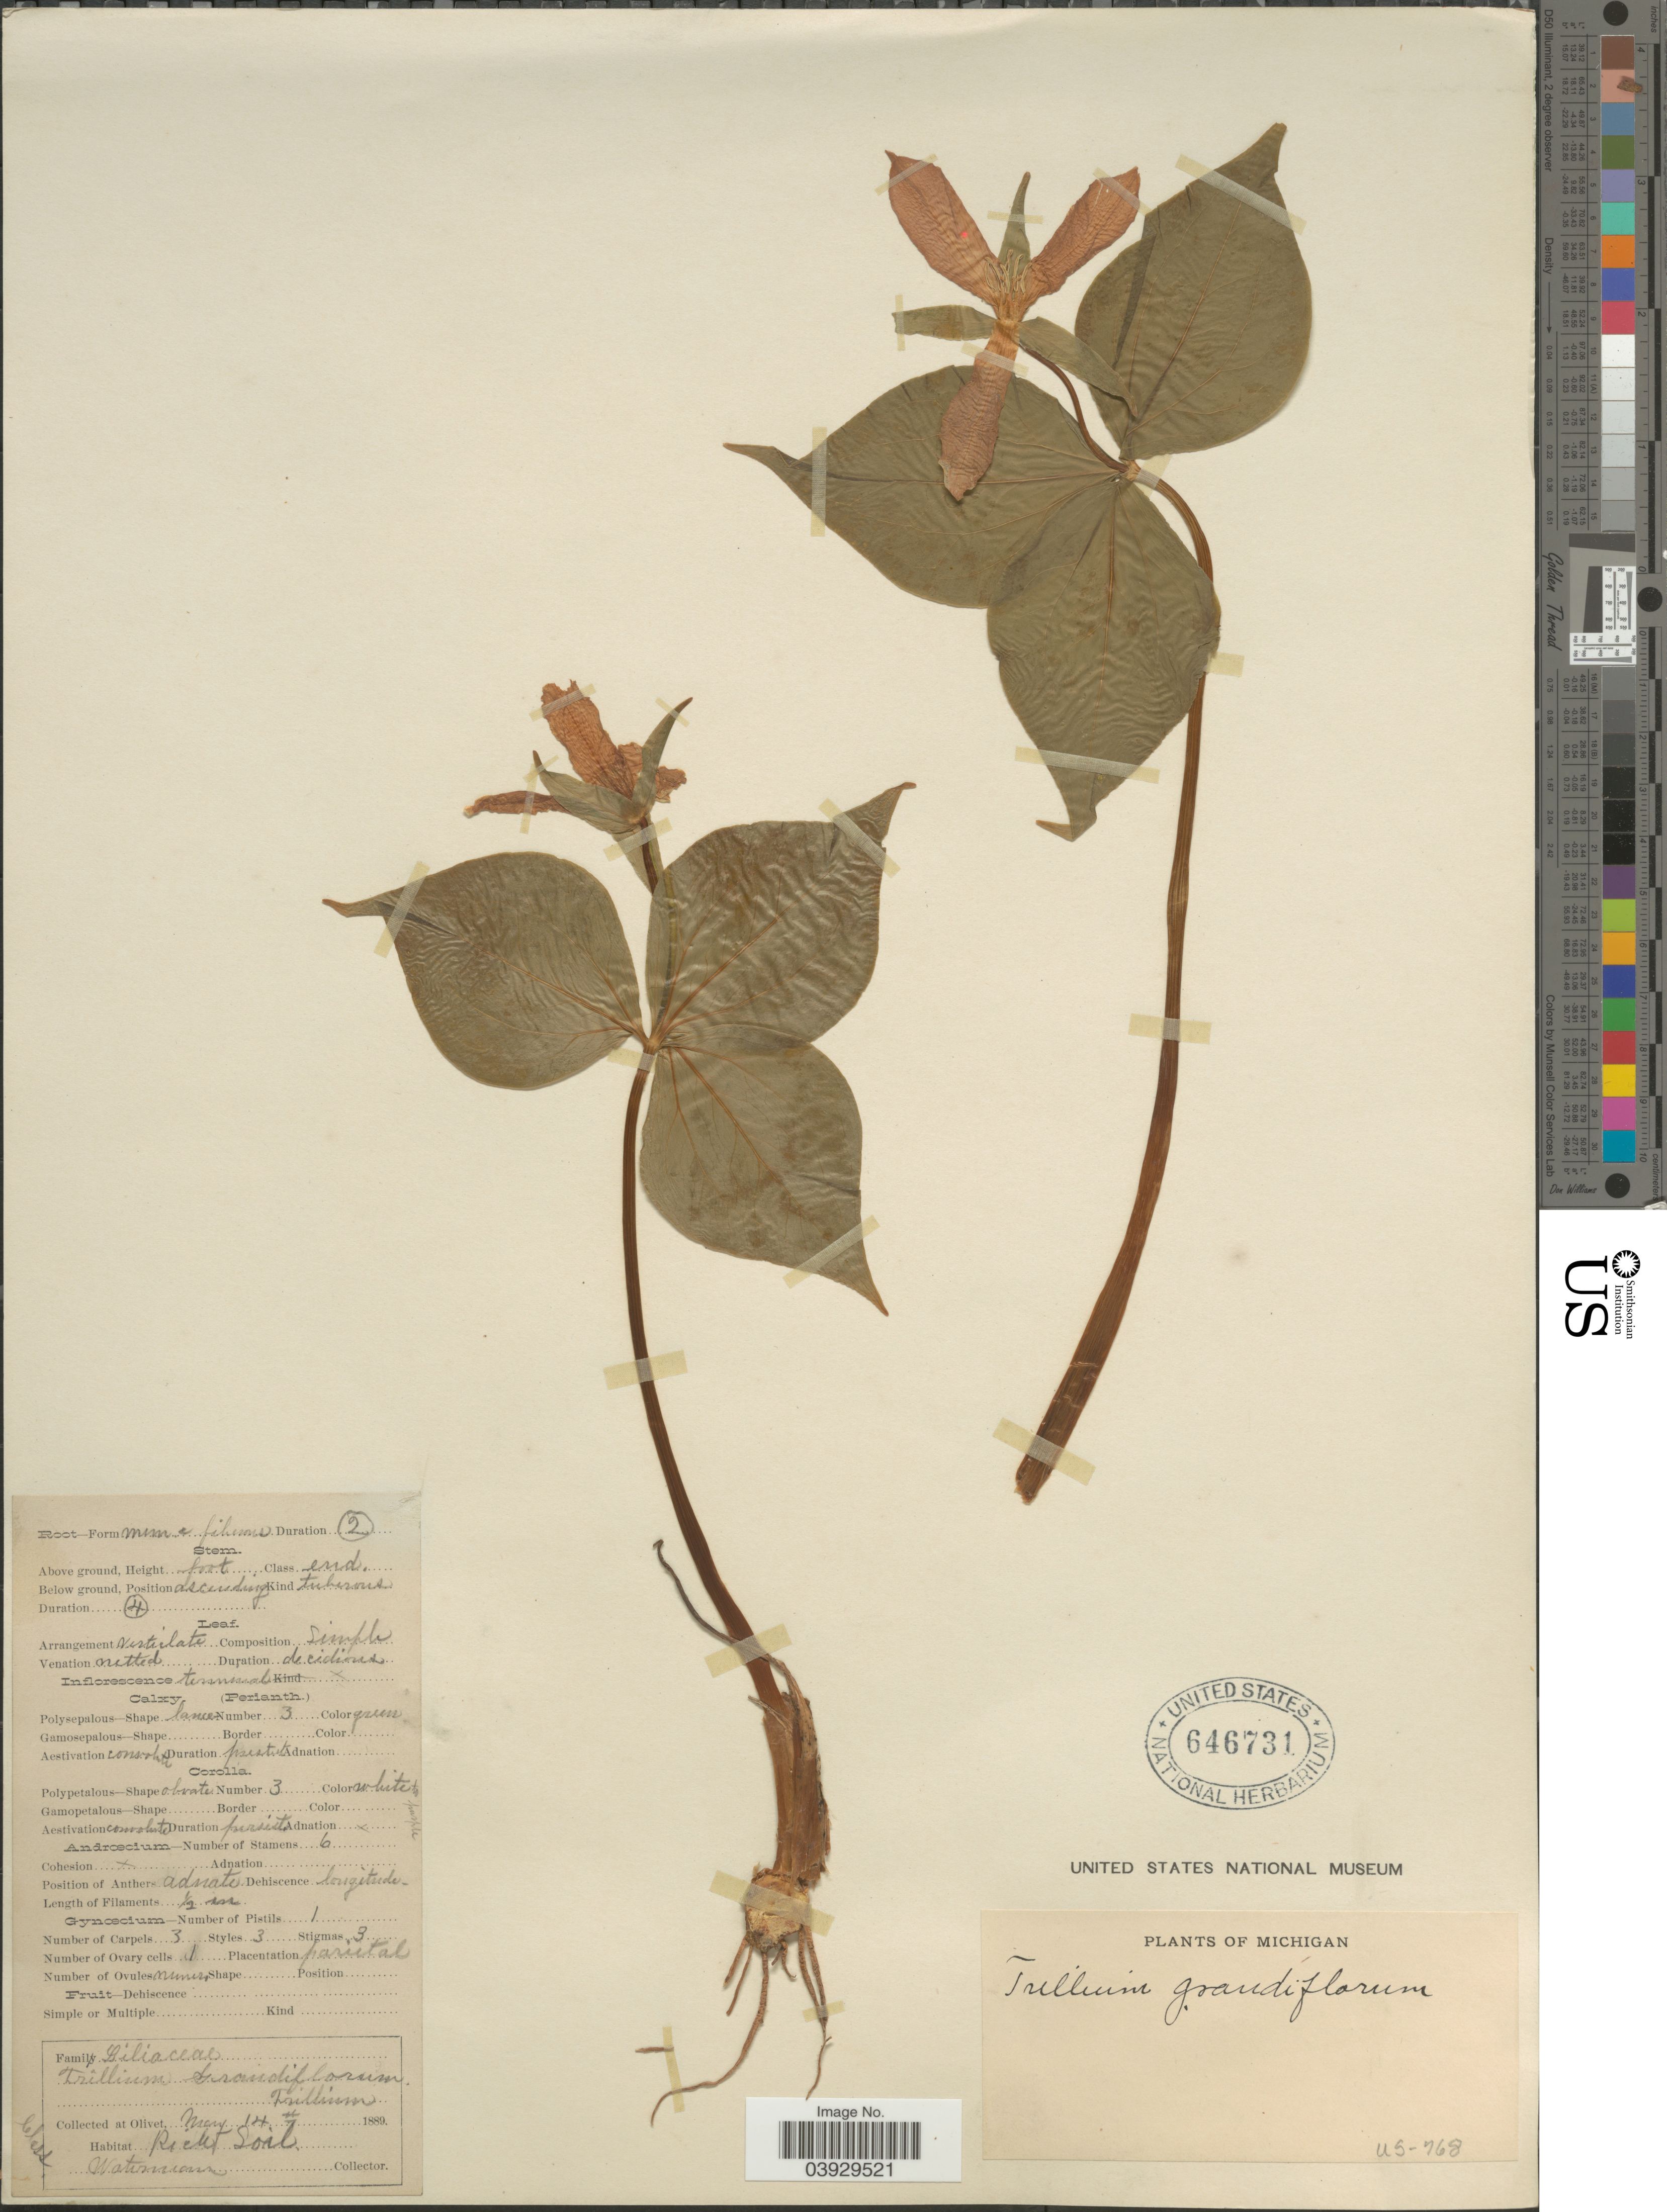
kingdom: Plantae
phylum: Tracheophyta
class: Liliopsida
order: Liliales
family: Melanthiaceae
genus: Trillium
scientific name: Trillium grandiflorum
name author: (Michx.) Salisb.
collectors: -. Waterman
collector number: US-768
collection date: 1889-05-14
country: United States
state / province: Michigan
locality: Olivet.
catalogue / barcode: US 646731